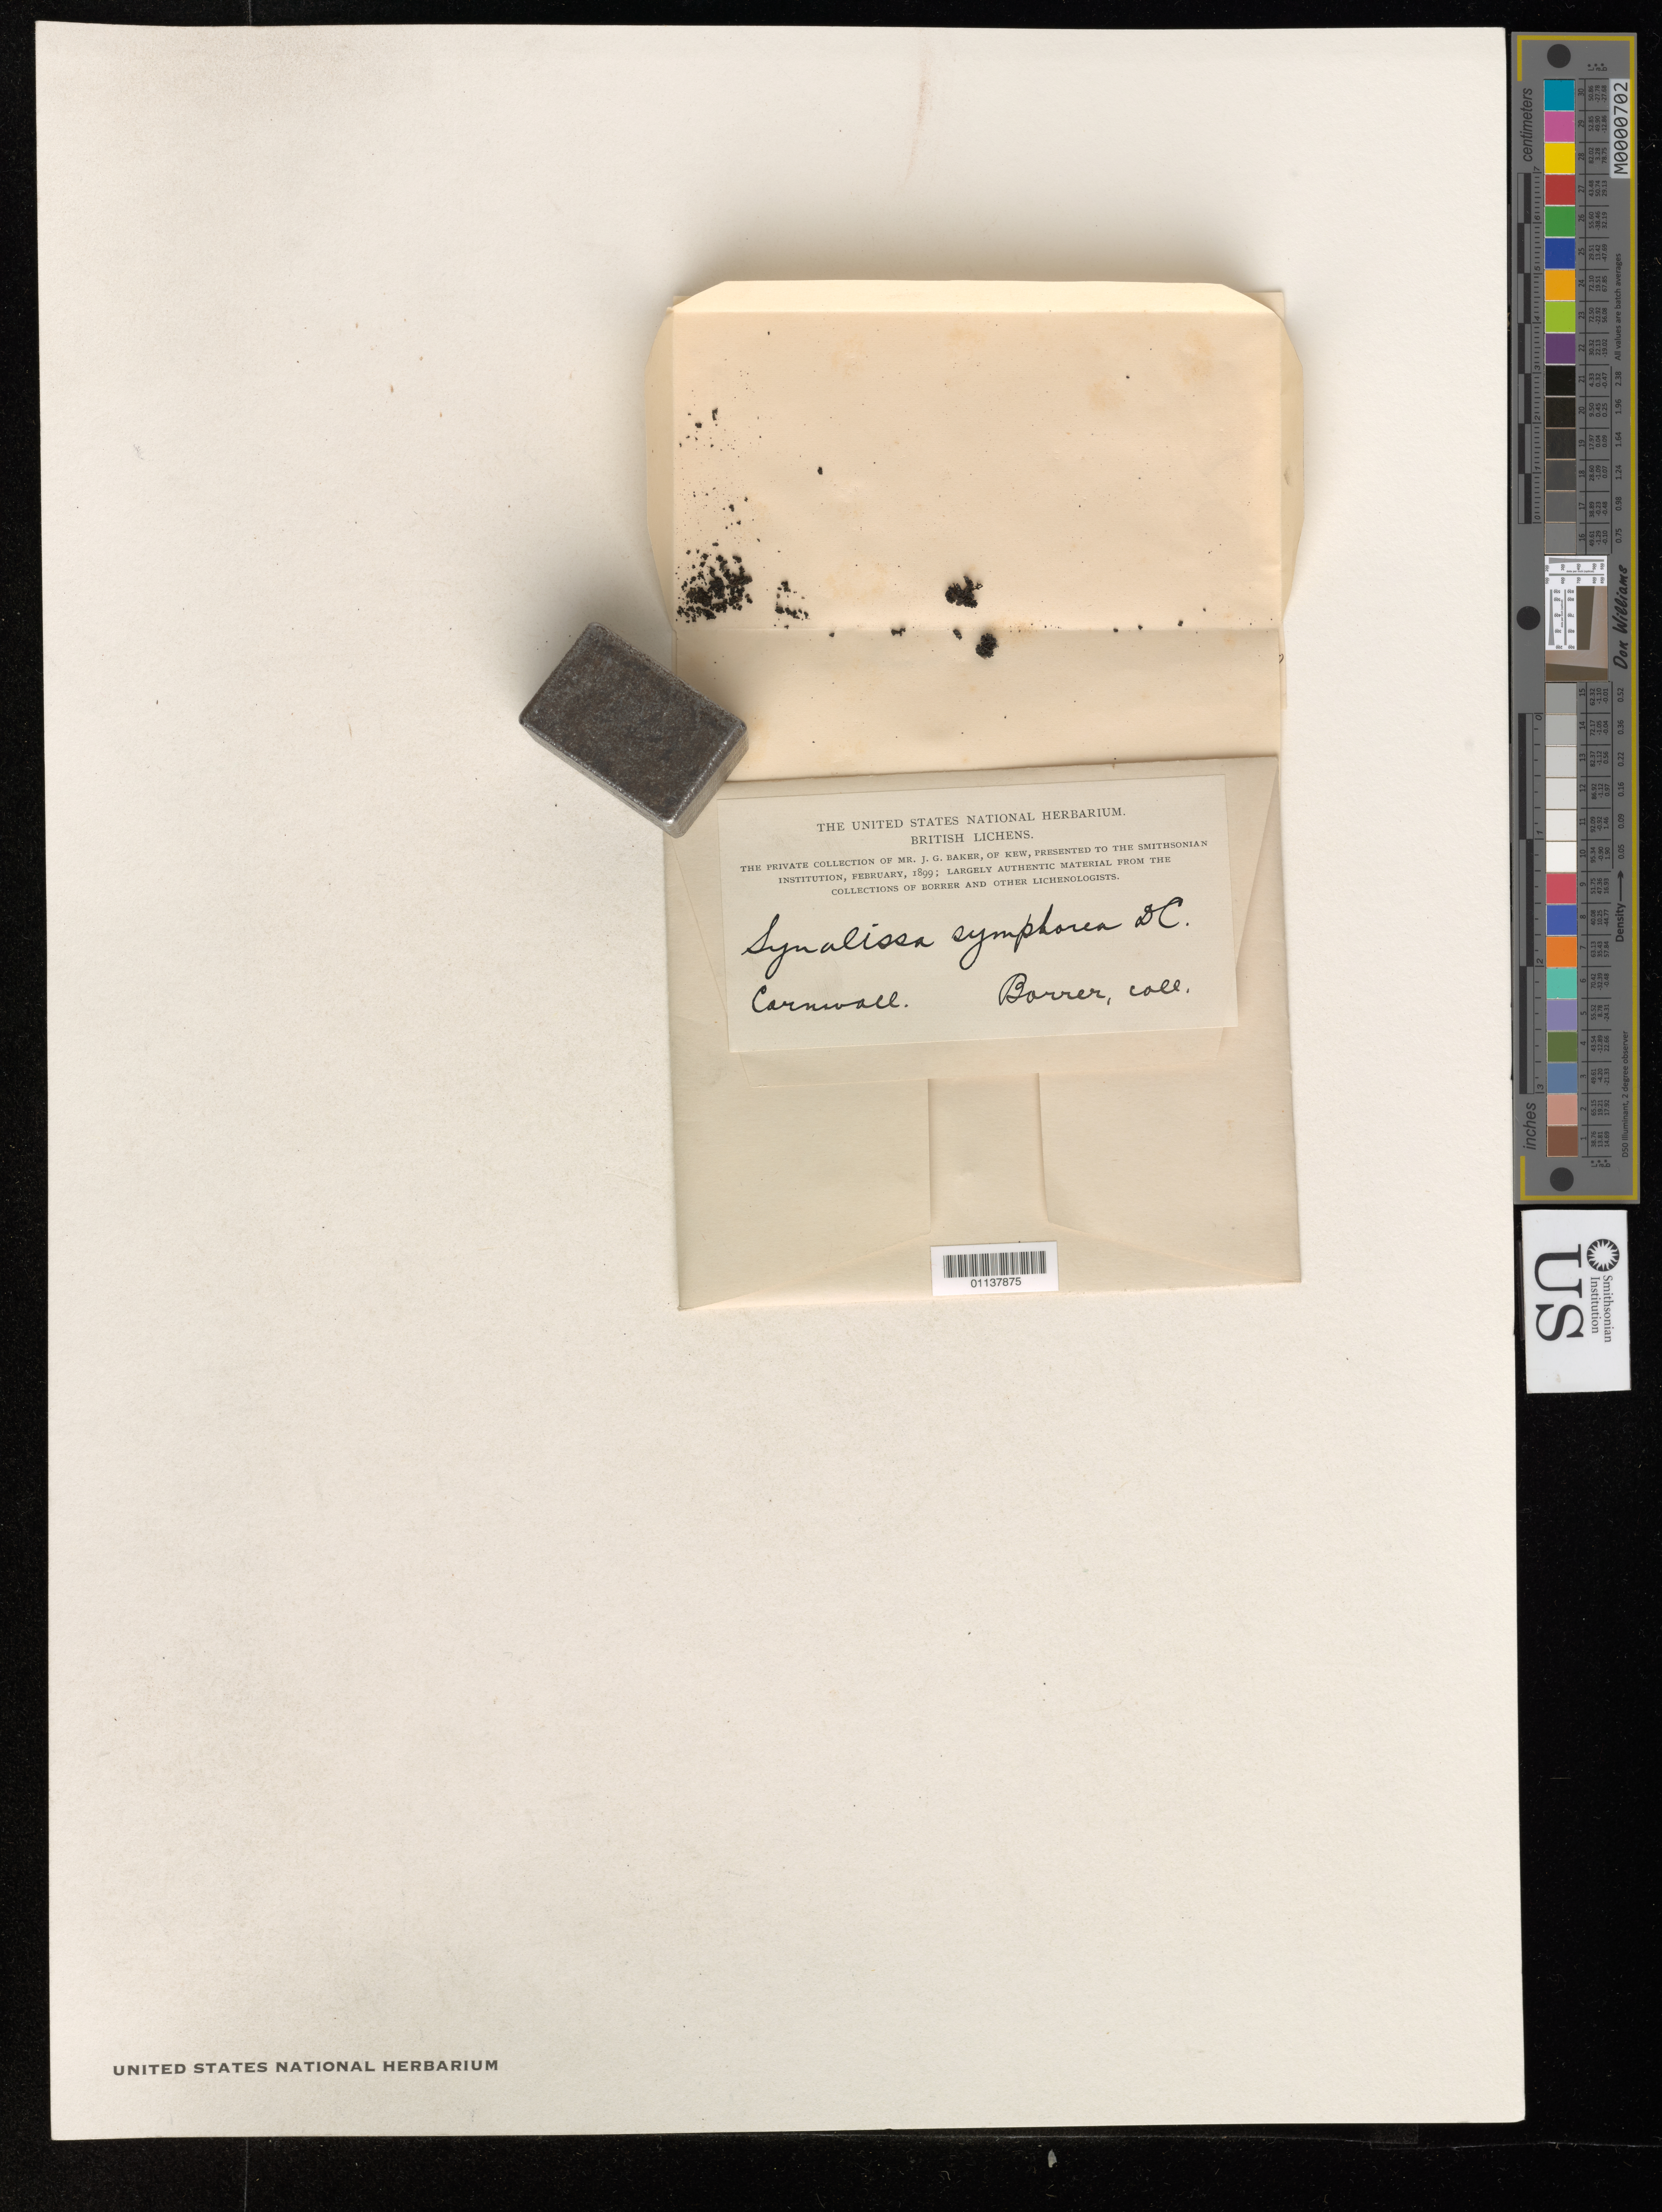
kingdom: Fungi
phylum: Ascomycota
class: Lichinomycetes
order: Lichinales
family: Lichinaceae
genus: Synalissa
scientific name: Synalissa symphorea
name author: (Ach.) Nyl.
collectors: ex herb. J.G. Baker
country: United Kingdom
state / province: England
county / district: Cornwall